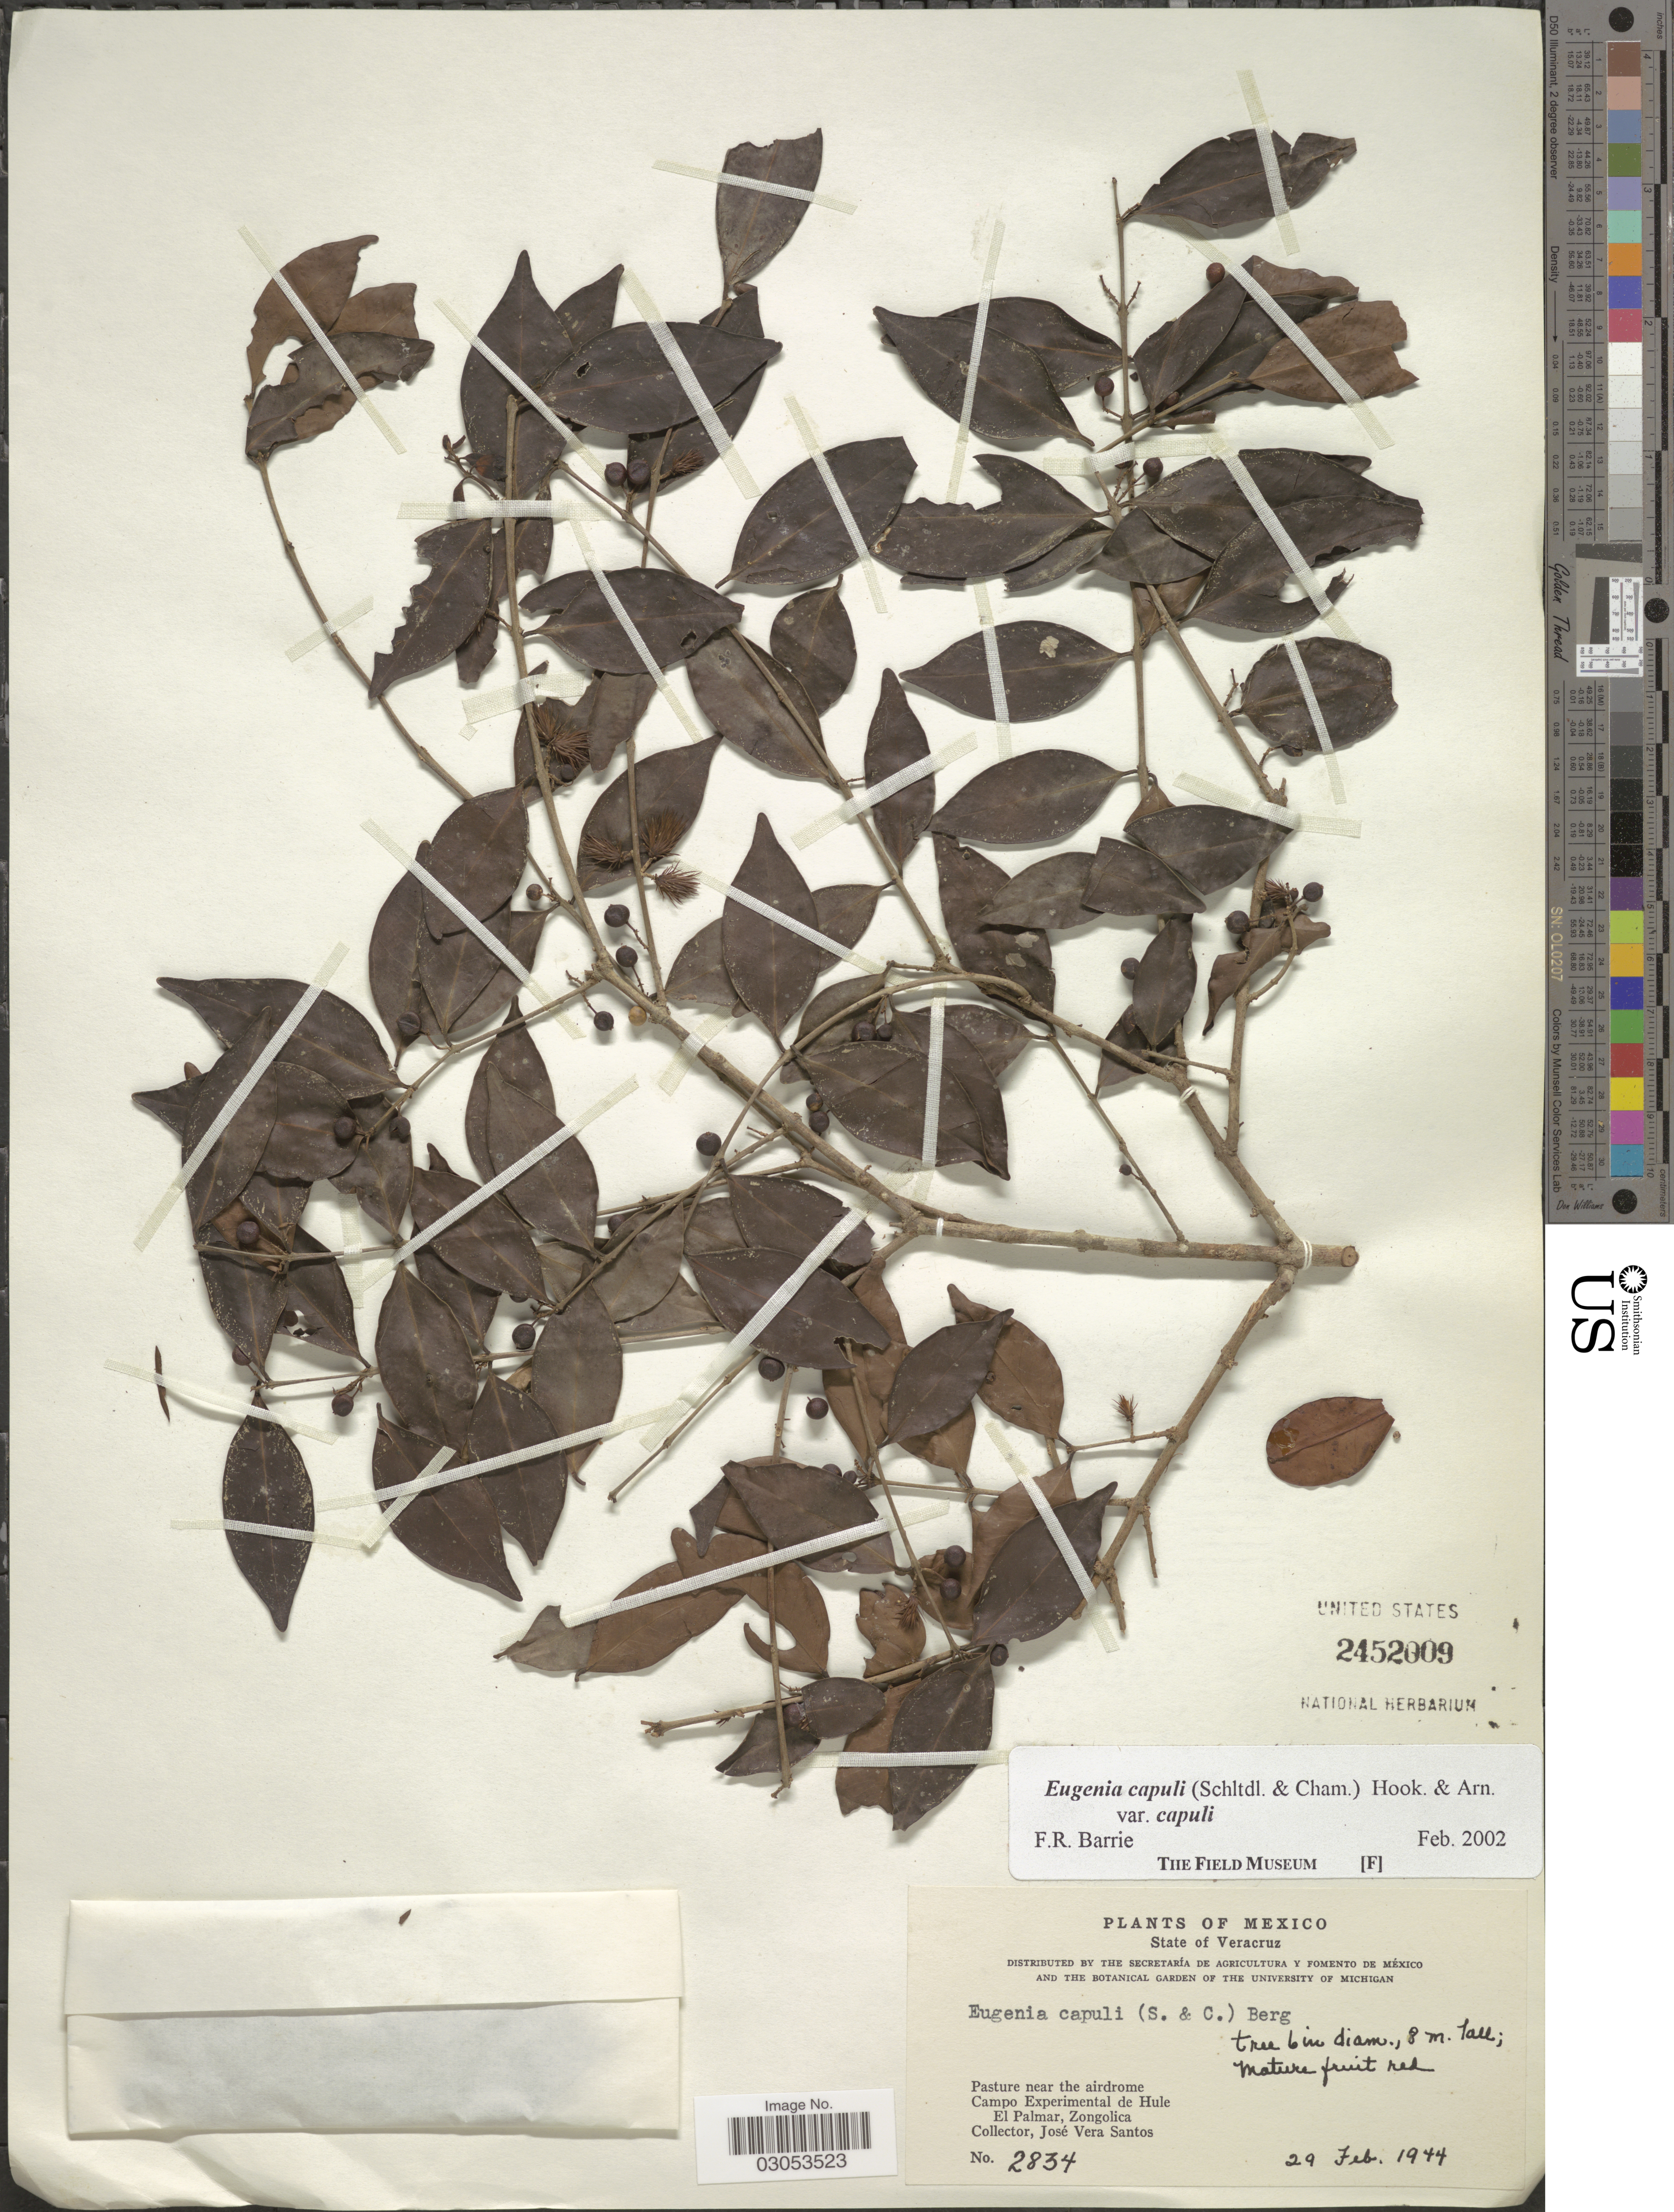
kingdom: Plantae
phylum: Tracheophyta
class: Magnoliopsida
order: Myrtales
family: Myrtaceae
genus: Eugenia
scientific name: Eugenia capuli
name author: (Schltdl. & Cham.) Hook. & Arn.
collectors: J. V. Santos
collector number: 2834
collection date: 1944-02-29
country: Mexico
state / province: Veracruz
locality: State of Veracruz. Pasture near the airdrome. Campo Experimental de Hule. El Palmar, Zongolica.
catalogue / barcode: US 2452009